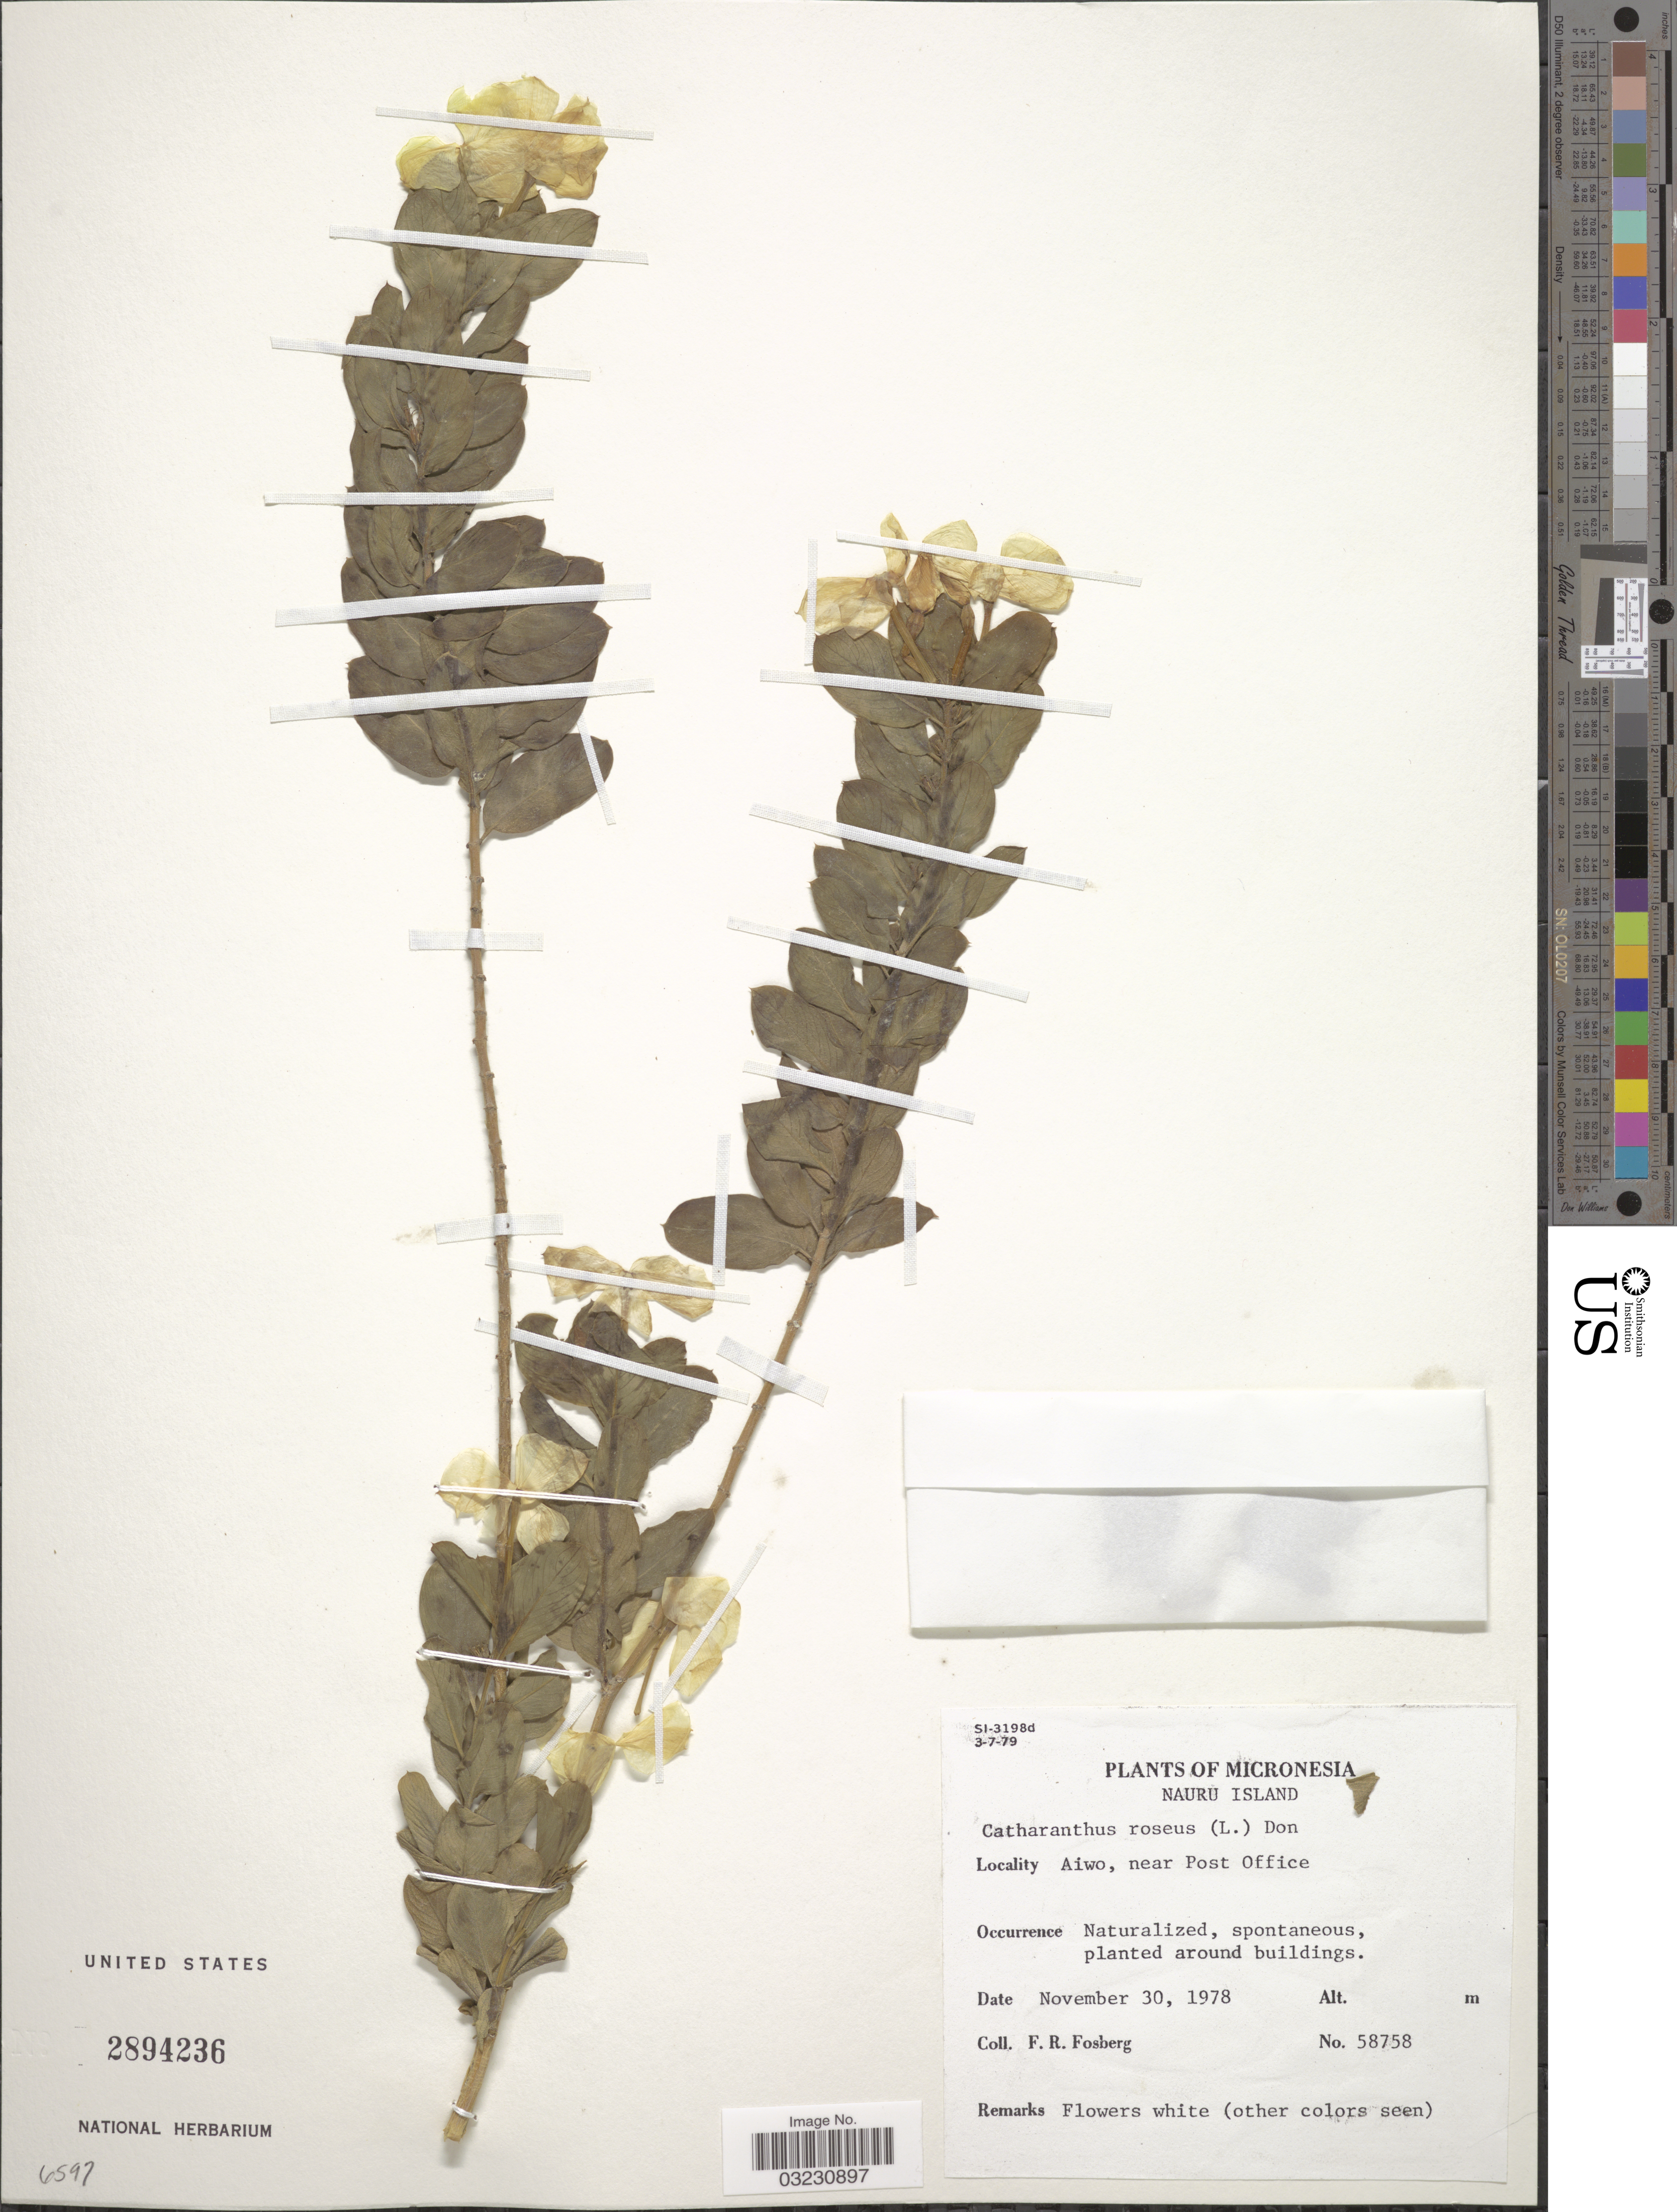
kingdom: Plantae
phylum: Tracheophyta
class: Magnoliopsida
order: Gentianales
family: Apocynaceae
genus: Catharanthus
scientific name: Catharanthus roseus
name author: (L.) G. Don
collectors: F. R. Fosberg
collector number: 58758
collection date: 1978-11-30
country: Nauru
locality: Micronesia. Aiwo, near Post Office. Around buildings.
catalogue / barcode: US 2894236